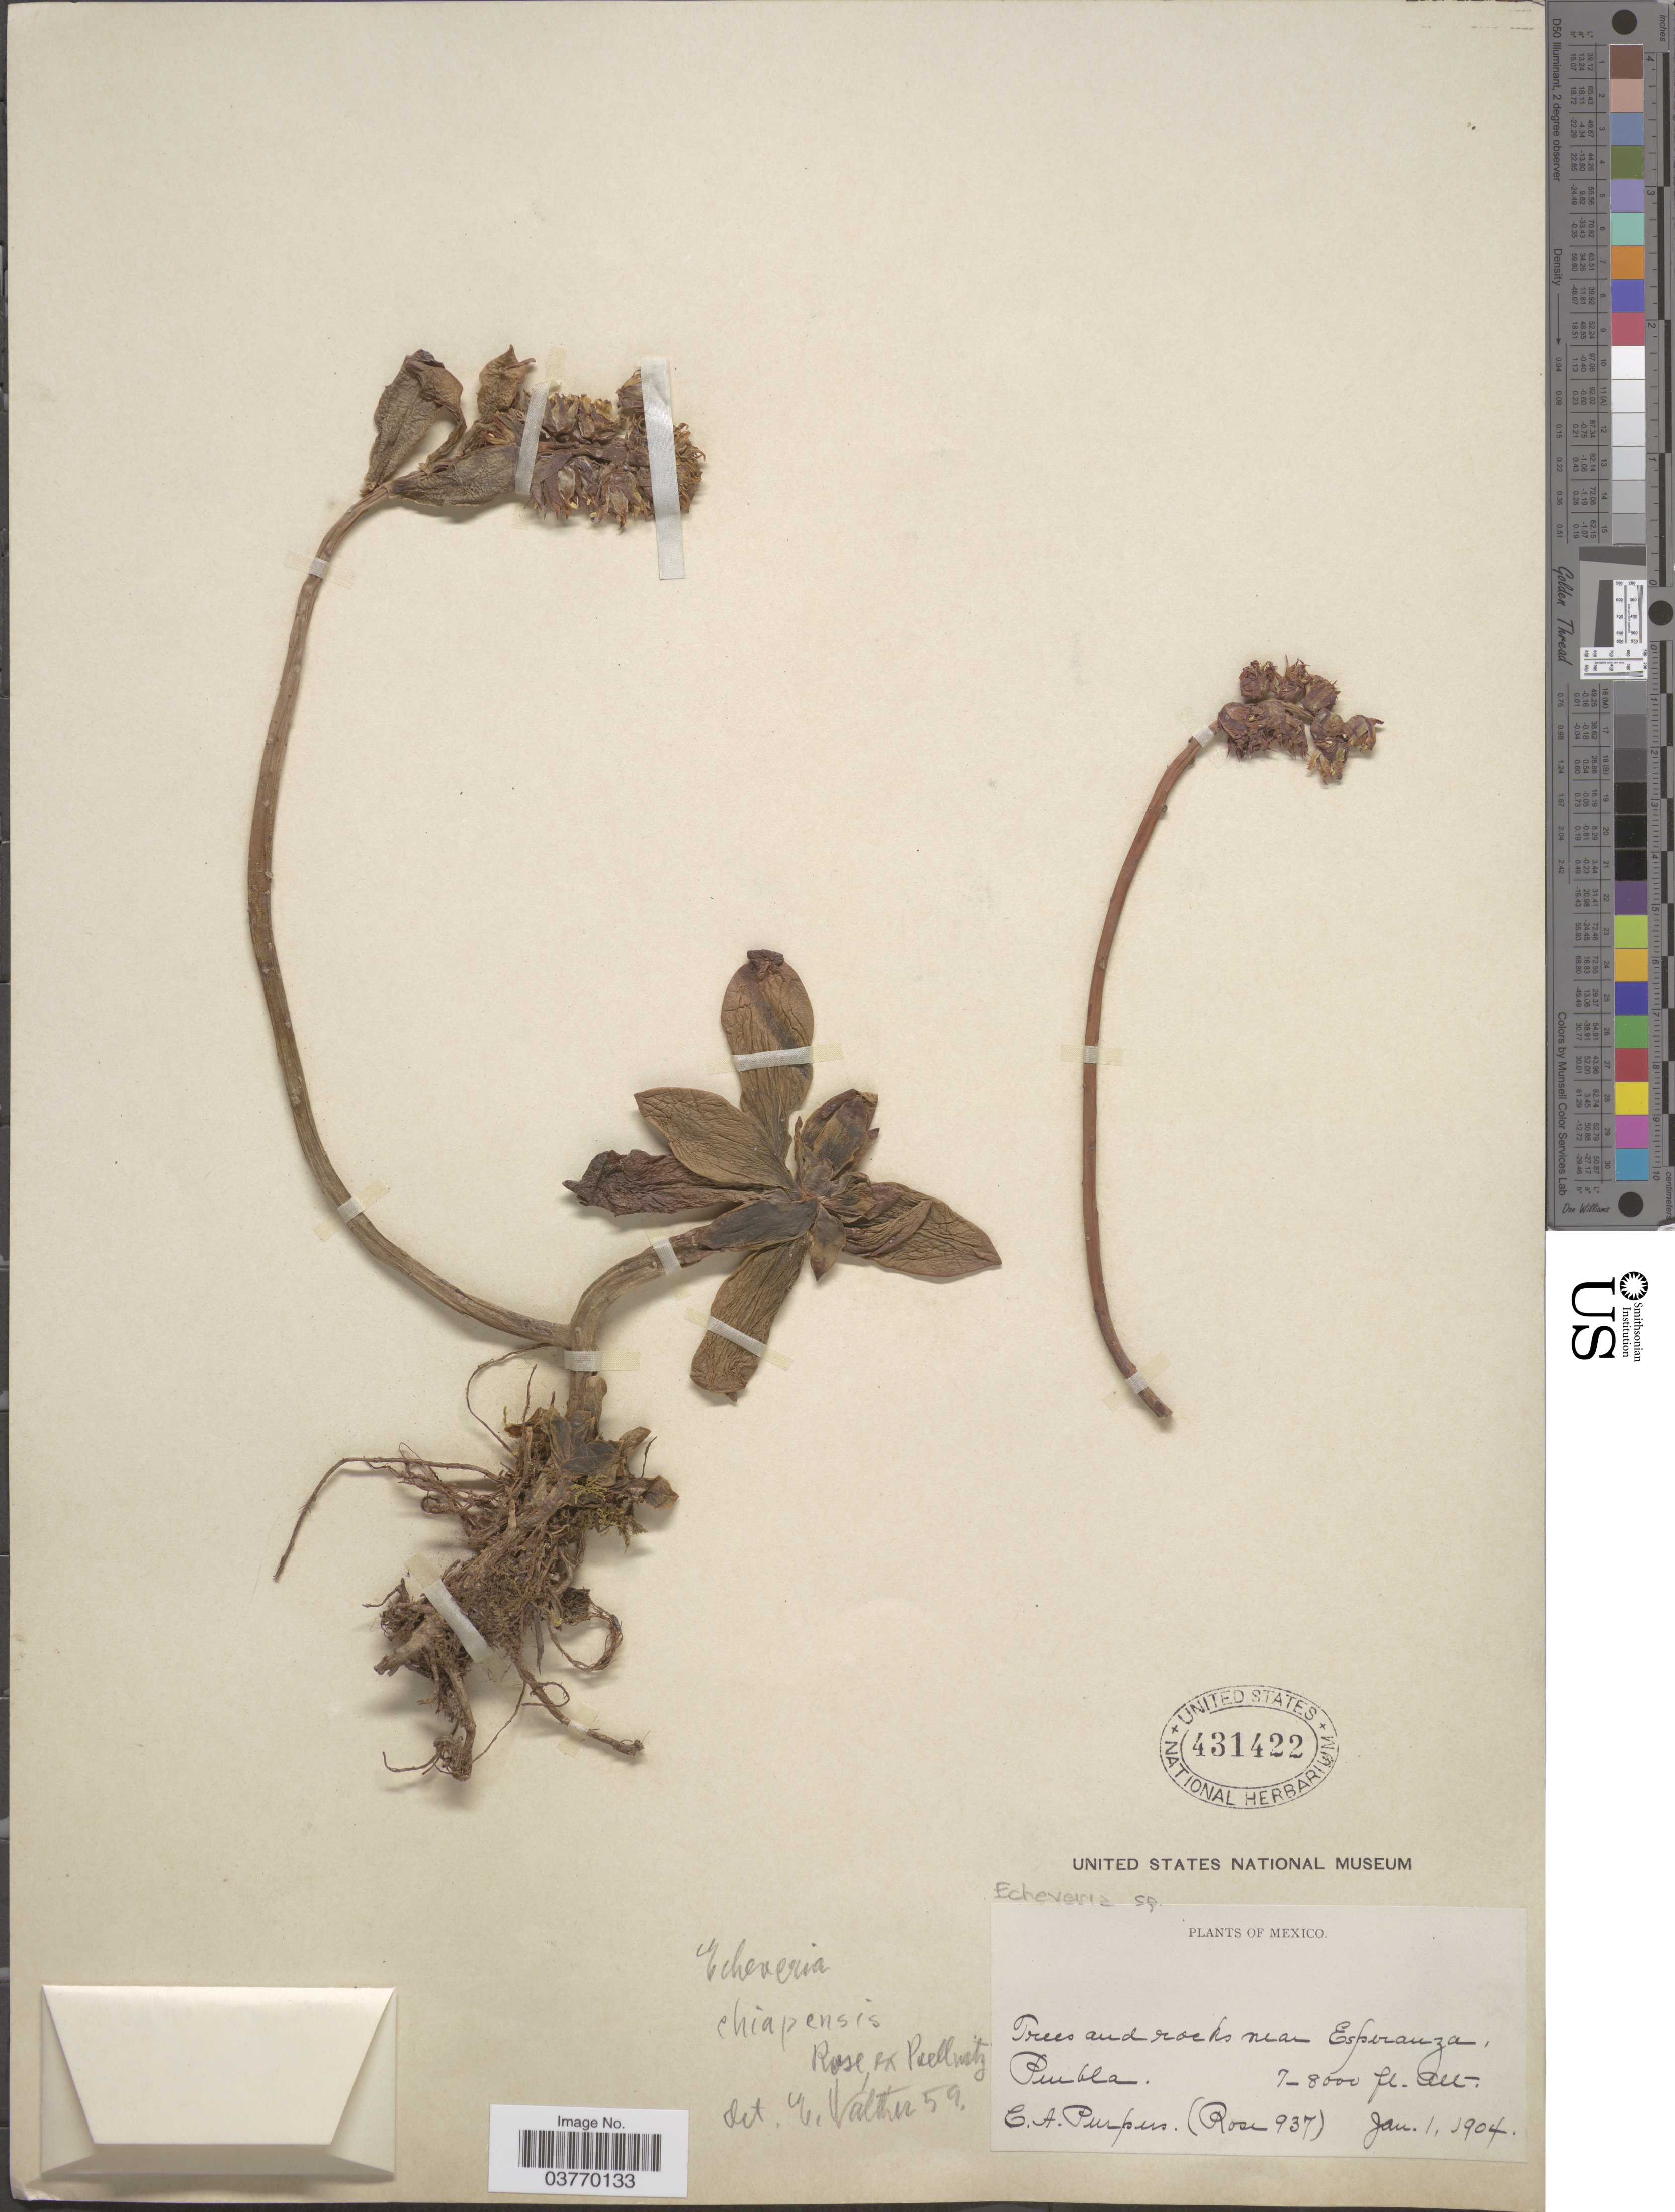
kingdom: Plantae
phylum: Tracheophyta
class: Magnoliopsida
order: Saxifragales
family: Crassulaceae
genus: Echeveria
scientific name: Echeveria chiapensis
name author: Rose ex Poelln.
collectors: C. A. Purpus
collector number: Rose937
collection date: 1904-01-01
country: Mexico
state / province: Puebla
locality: Trees and rocks near Esperanza.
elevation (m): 2134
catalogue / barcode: US 431422